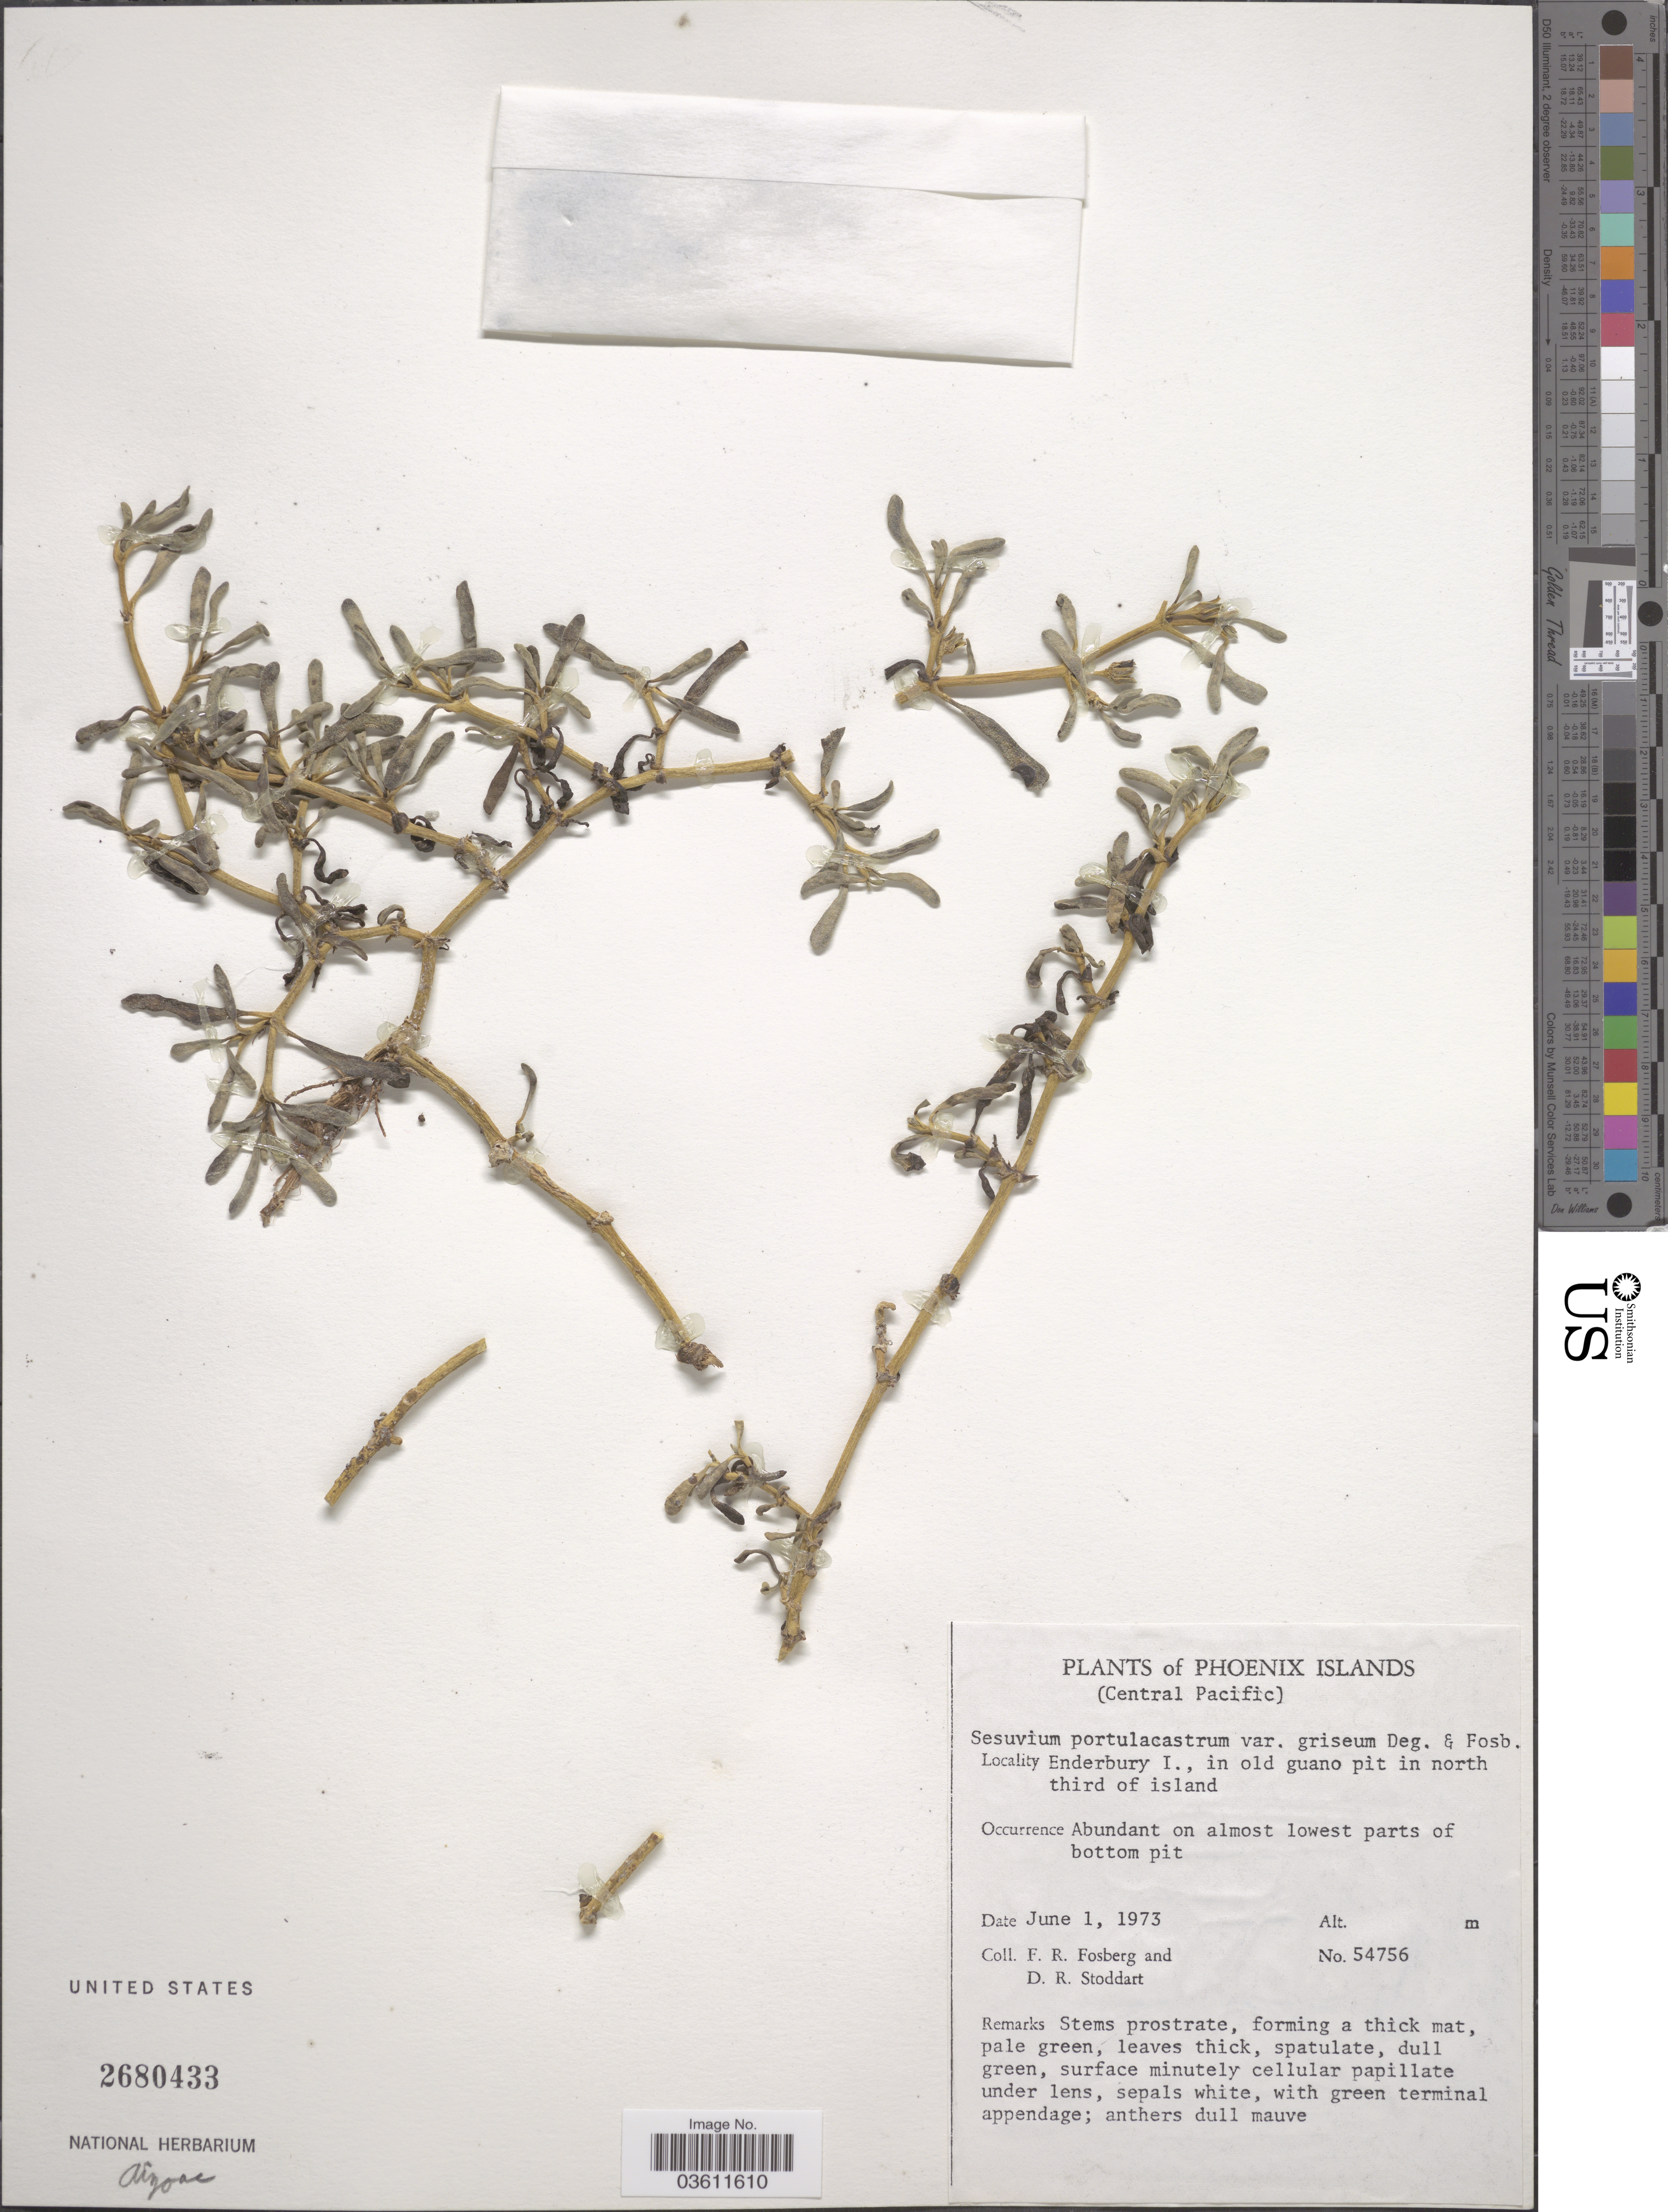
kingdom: Plantae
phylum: Tracheophyta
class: Magnoliopsida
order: Caryophyllales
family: Aizoaceae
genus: Sesuvium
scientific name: Sesuvium portulacastrum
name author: (L.) L.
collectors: F. R. Fosberg & D. R. Stoddart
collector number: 54756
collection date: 1973-06-01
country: Kiribati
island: Enderbury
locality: Phoenix Islands (Central Pacific). Enderbury I., in old guano pit in north third of island.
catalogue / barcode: US 2680433